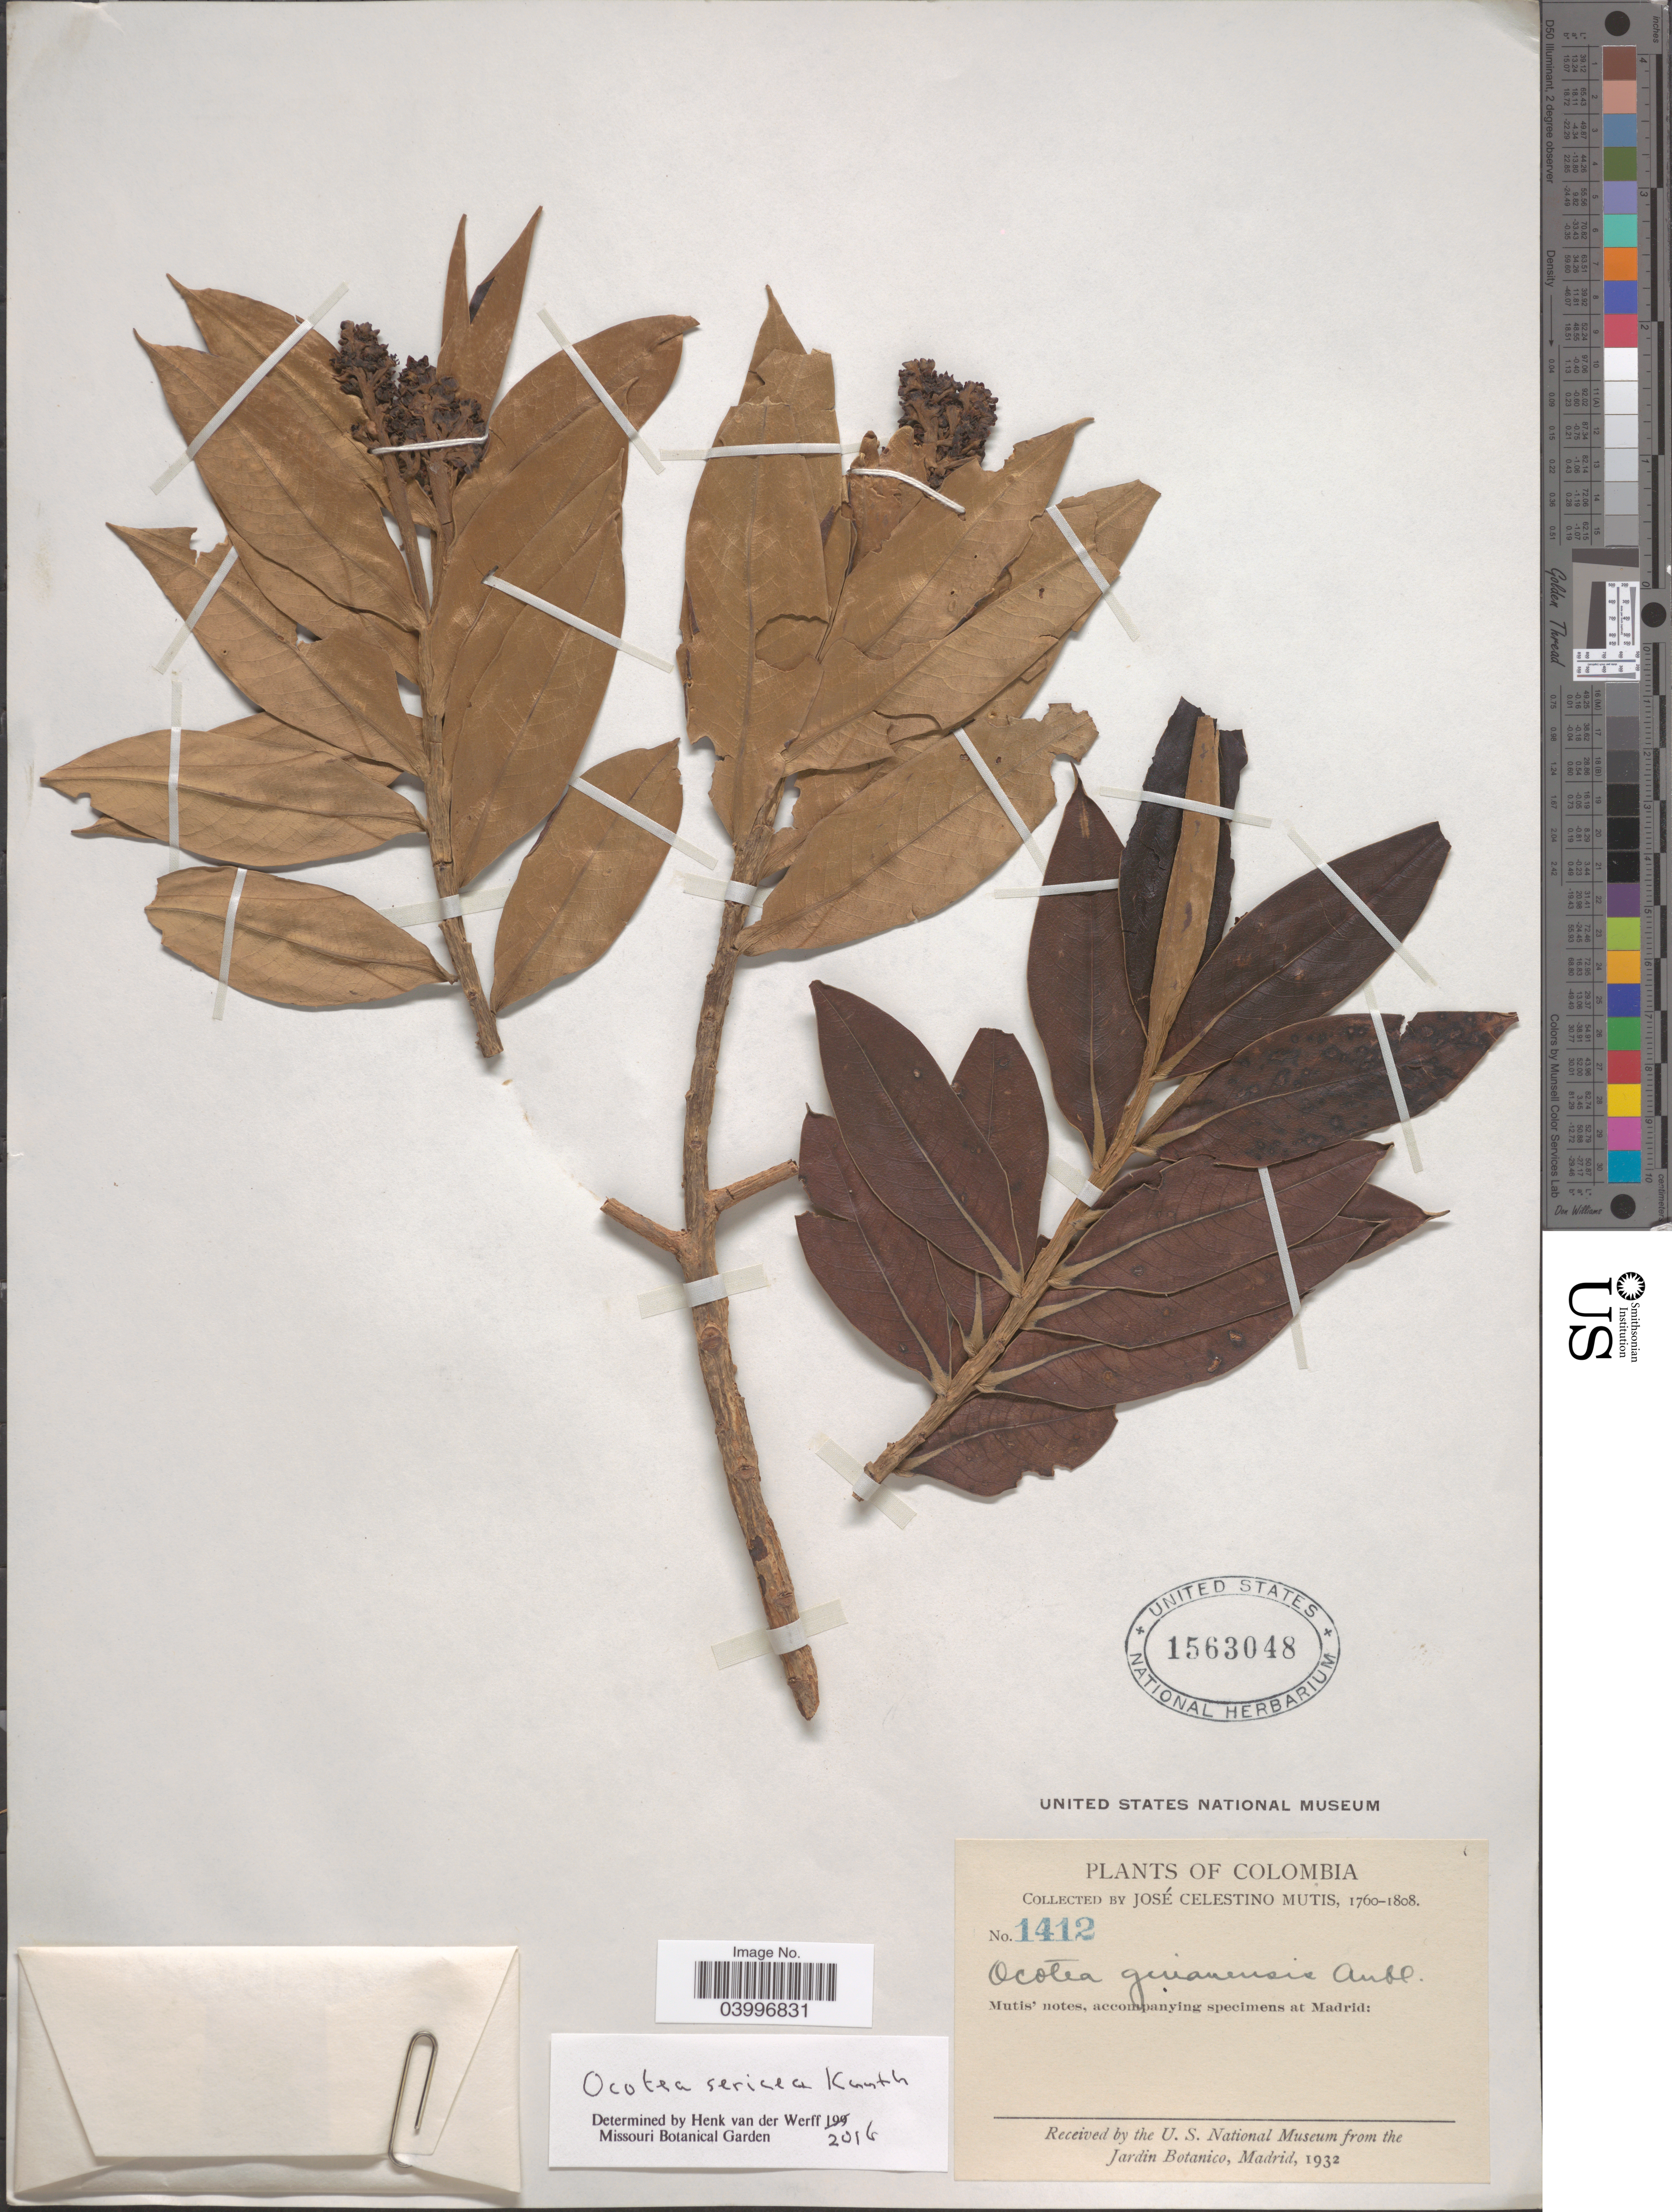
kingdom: Plantae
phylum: Tracheophyta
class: Magnoliopsida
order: Laurales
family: Lauraceae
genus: Ocotea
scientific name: Ocotea sericea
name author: Kunth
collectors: J. C. B. Mutis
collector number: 1412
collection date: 1760/1808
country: Colombia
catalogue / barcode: US 1563048